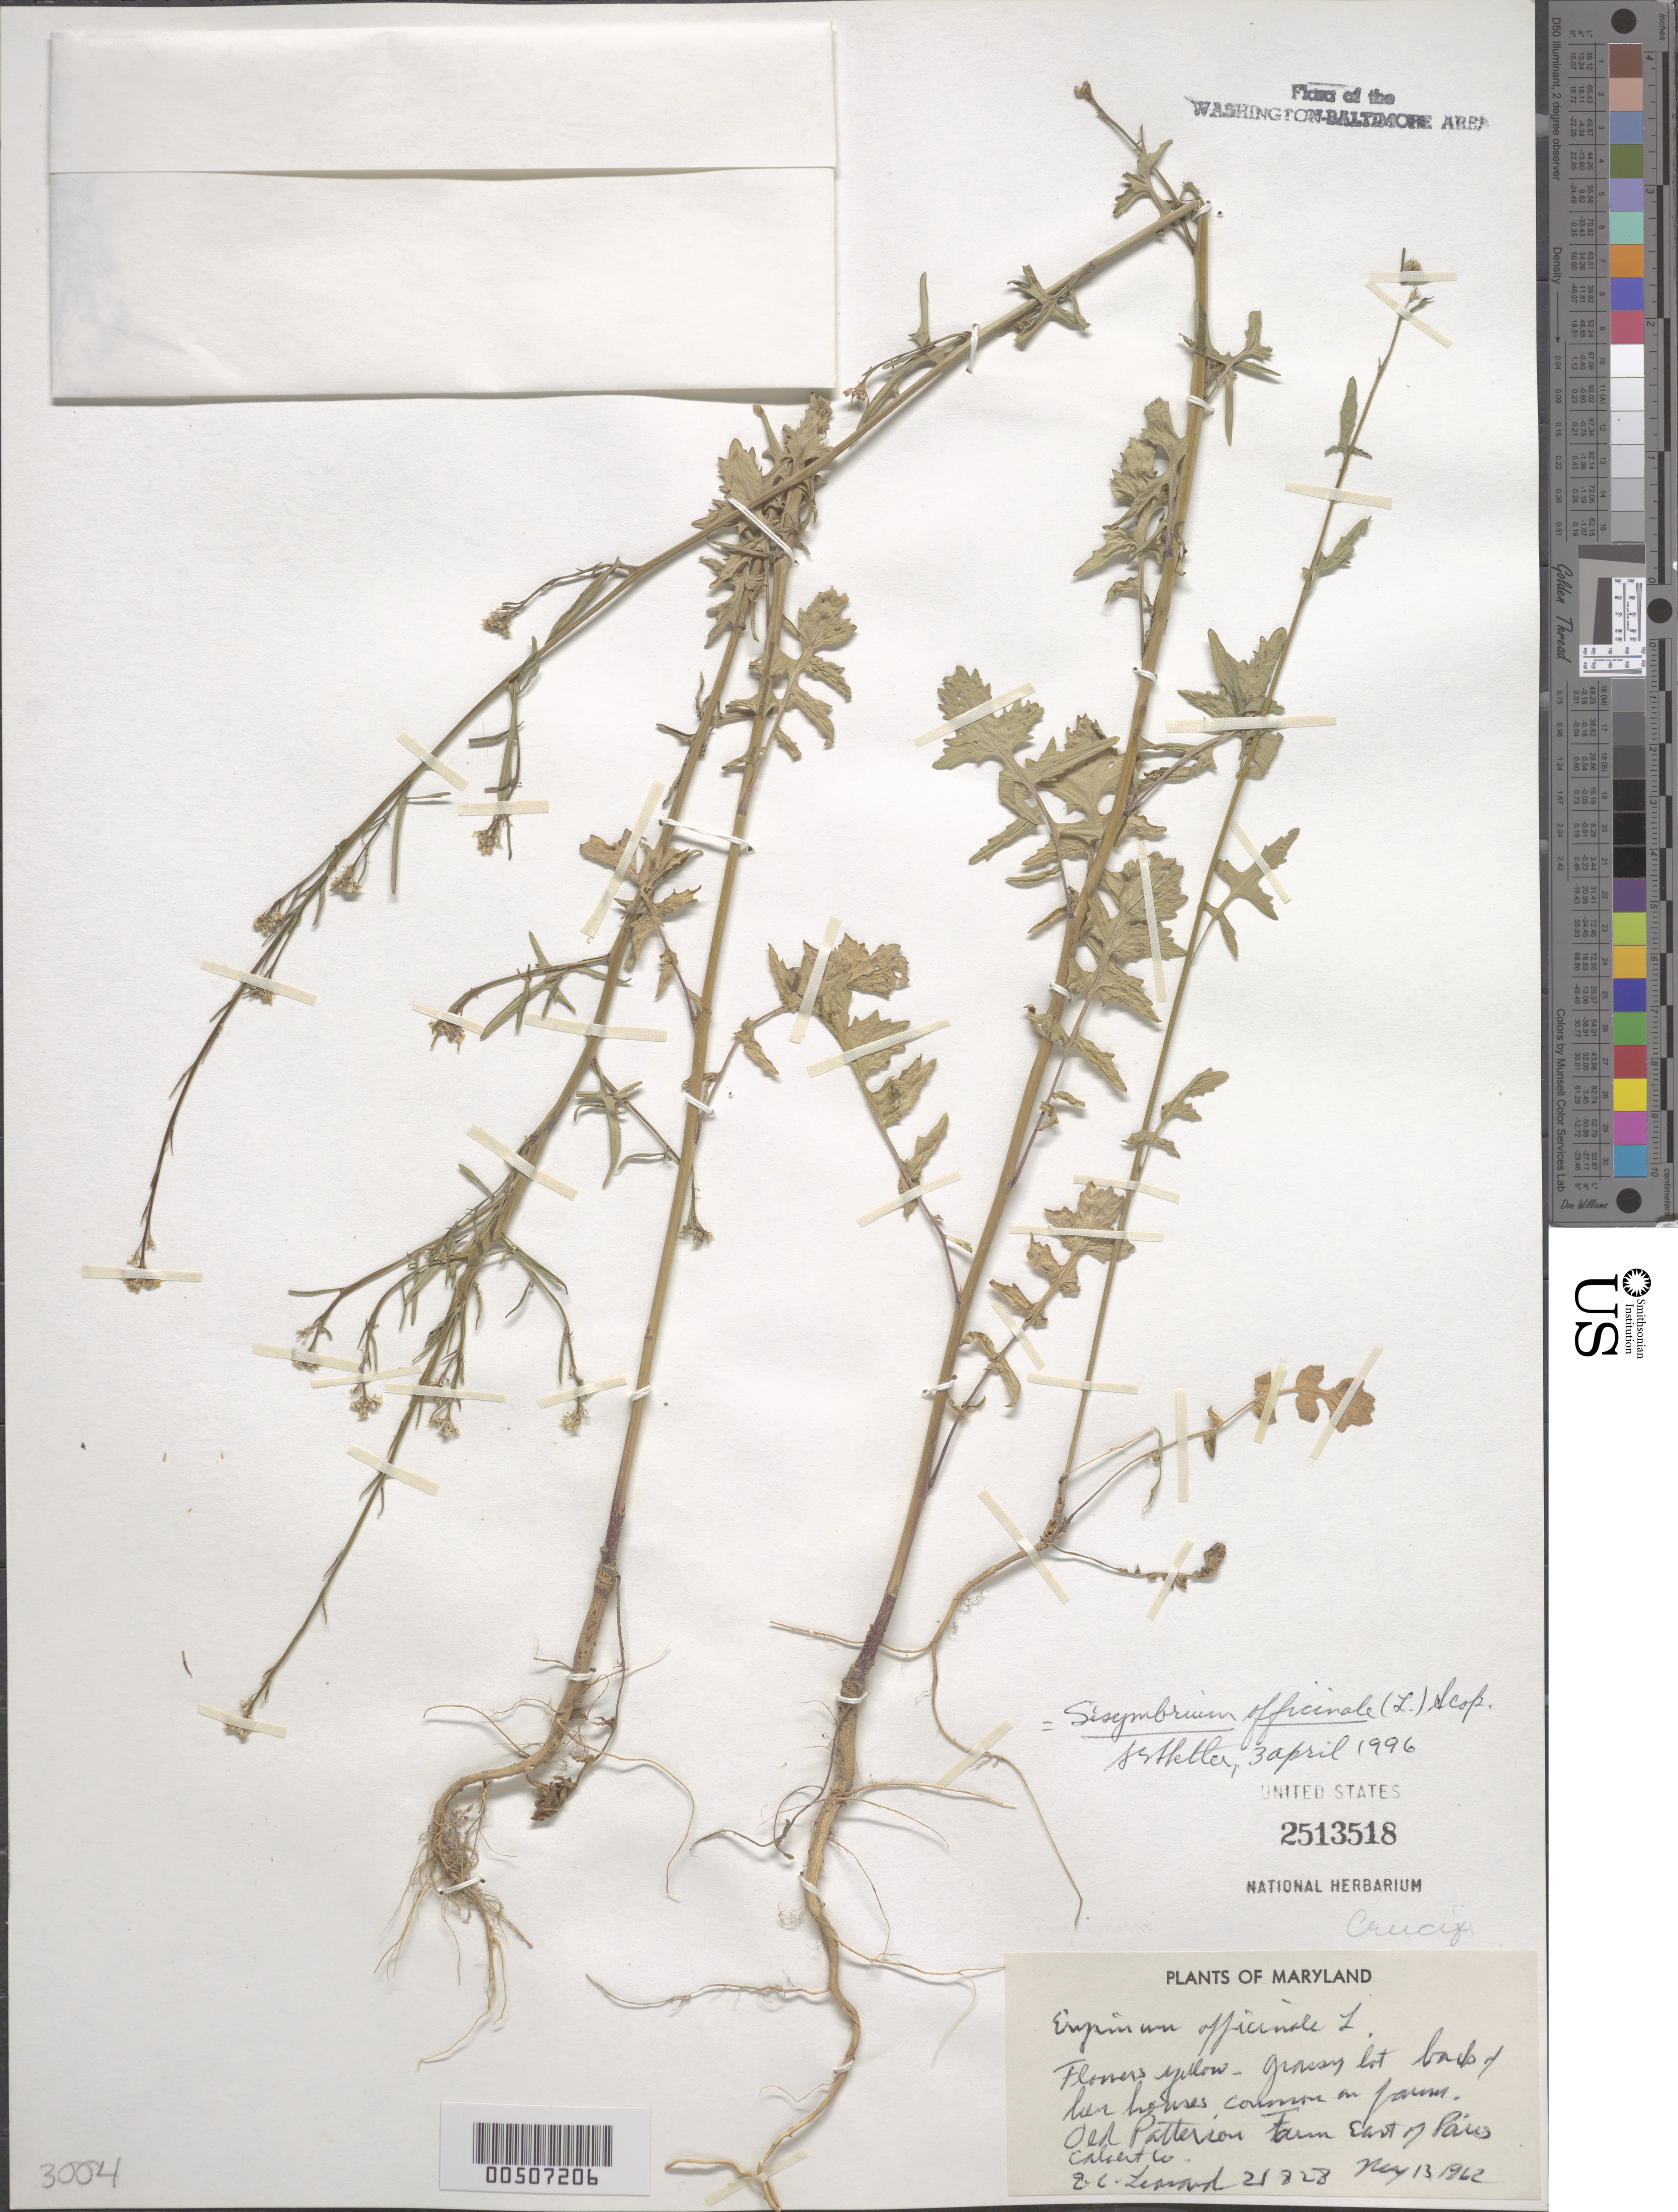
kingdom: Plantae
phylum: Tracheophyta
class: Magnoliopsida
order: Brassicales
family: Brassicaceae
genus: Sisymbrium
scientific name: Sisymbrium officinale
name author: (L.) Scop.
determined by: Shetler, Stanwyn G., (US), NMNH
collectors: E. C. Leonard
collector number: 21828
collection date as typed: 13 May 1962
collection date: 1962-05-13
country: United States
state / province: Maryland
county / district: Calvert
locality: Old Patterson Farm, E of Paris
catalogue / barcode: US 2513518